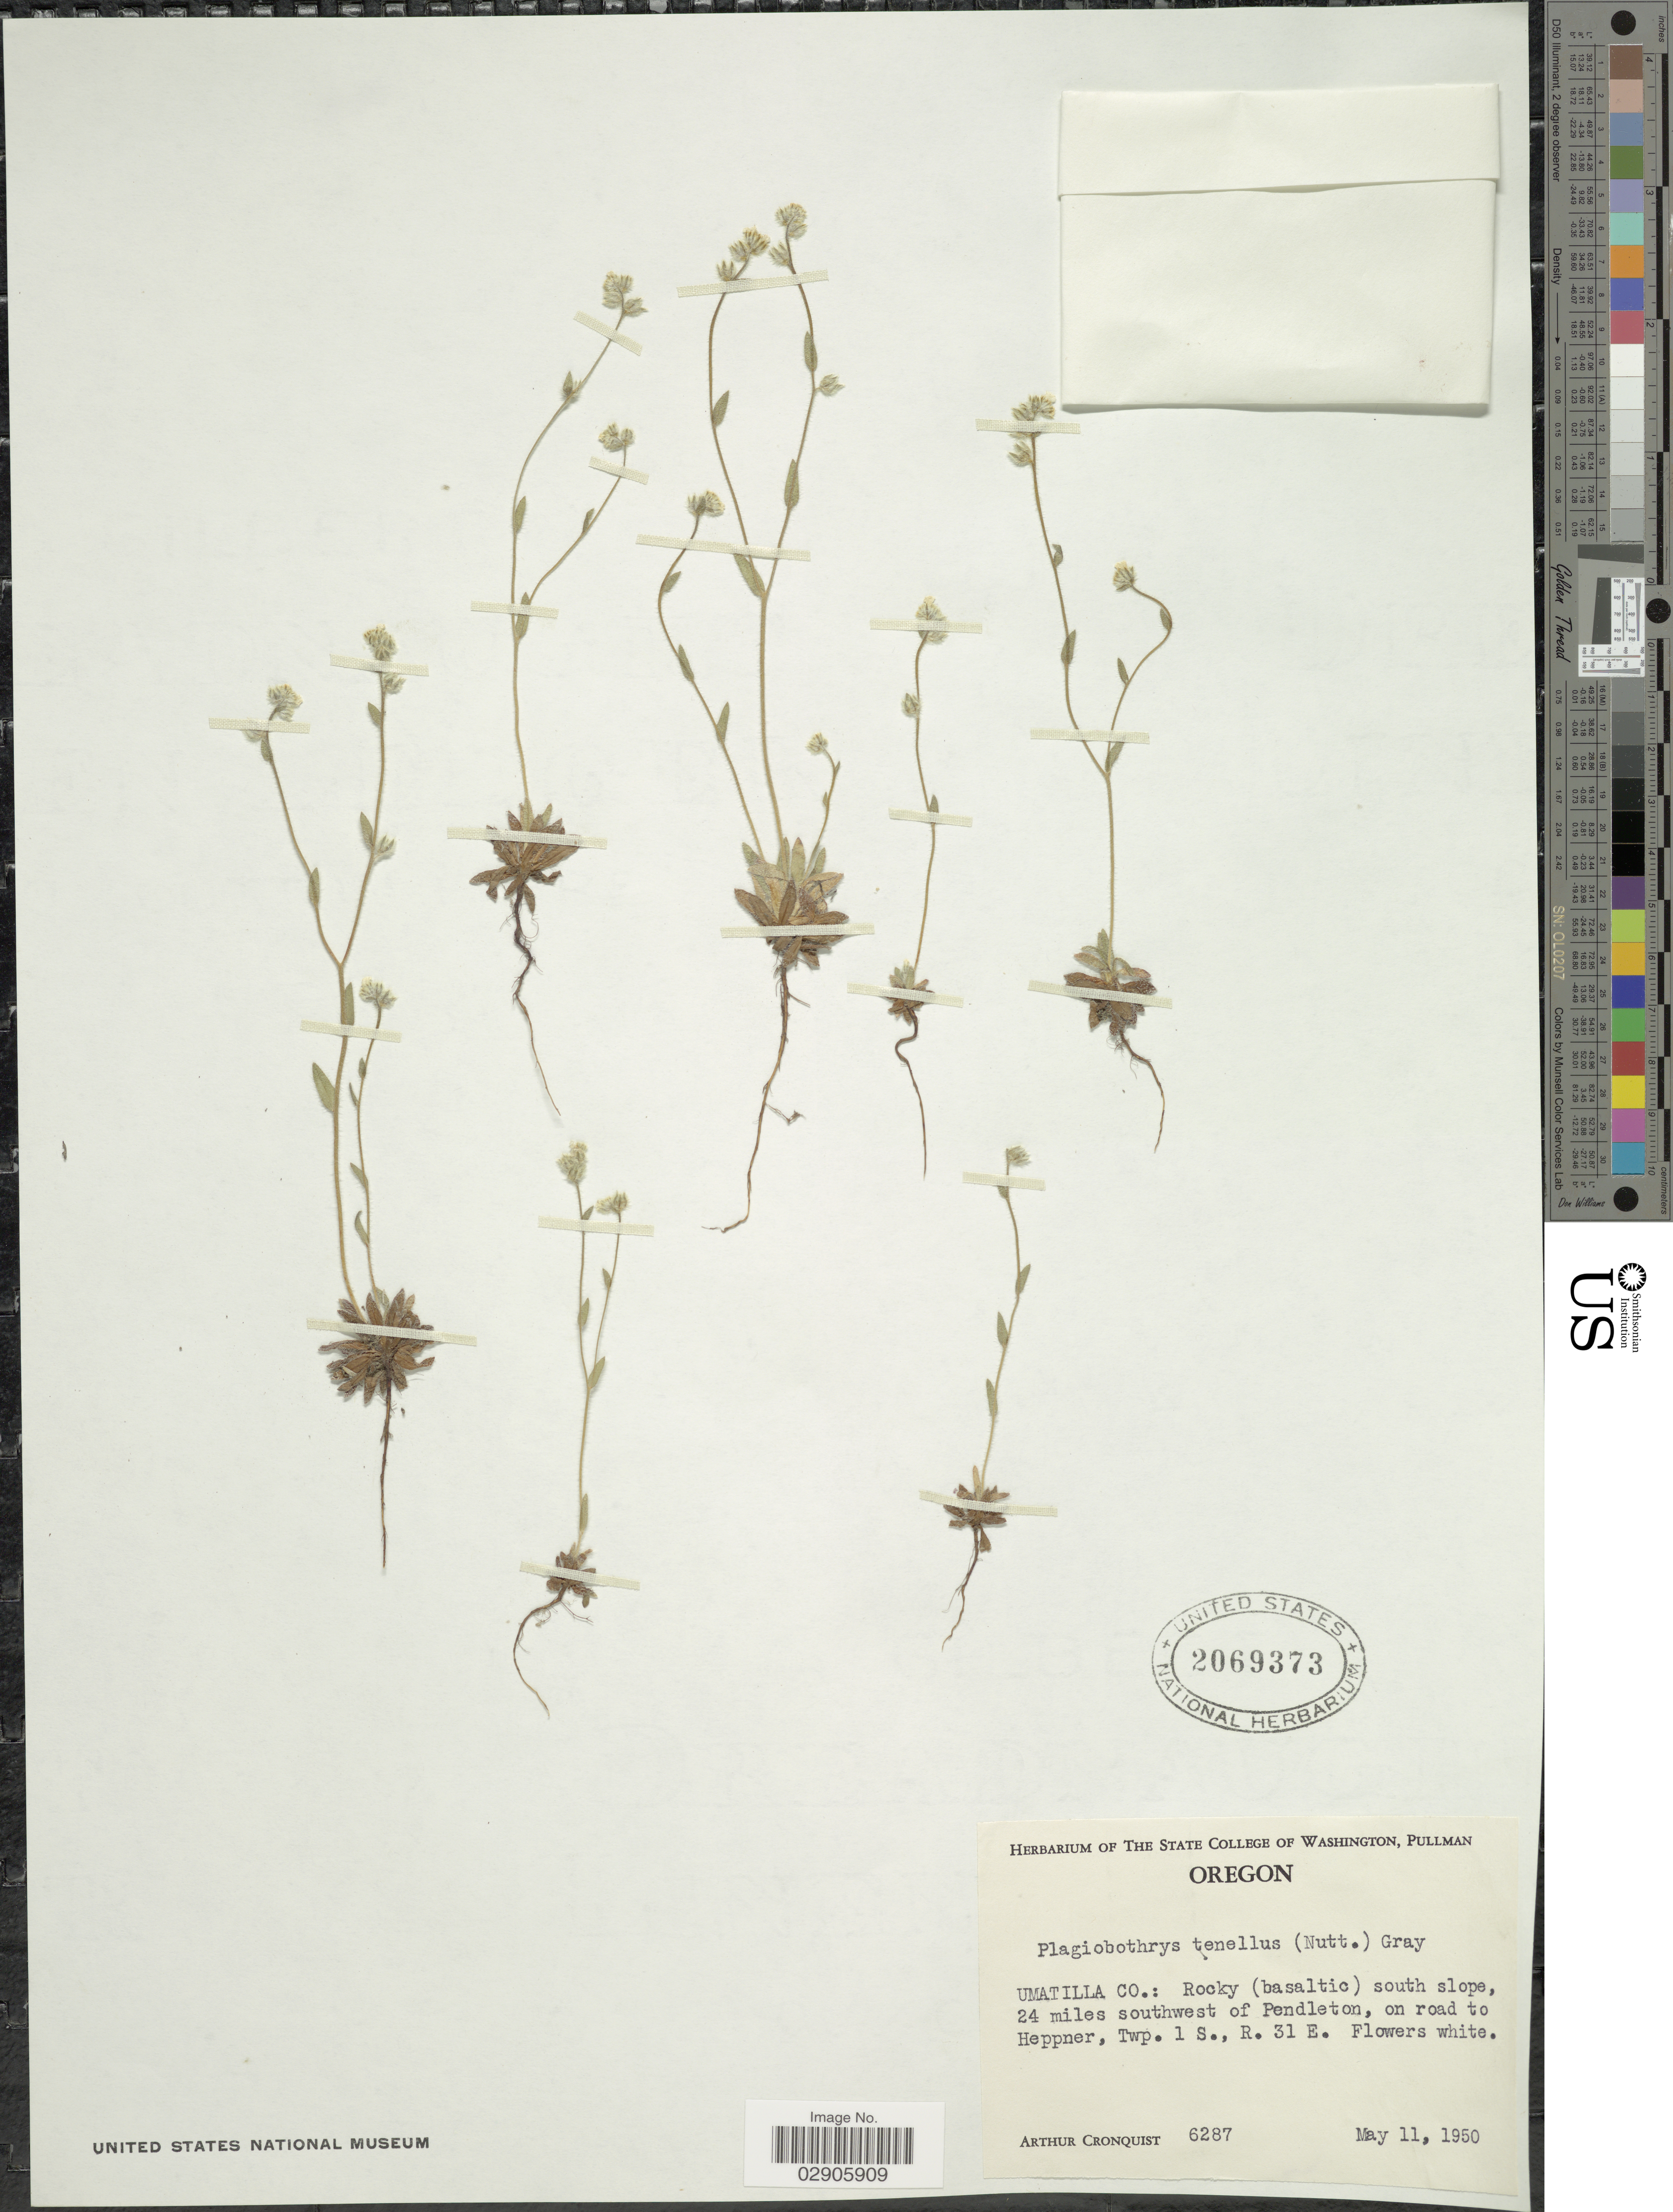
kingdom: Plantae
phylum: Tracheophyta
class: Magnoliopsida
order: Boraginales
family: Boraginaceae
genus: Plagiobothrys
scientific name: Plagiobothrys tenellus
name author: (Nutt.) A. Gray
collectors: A. J. Cronquist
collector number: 6287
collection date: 1950-05-11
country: United States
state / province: Oregon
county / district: Umatilla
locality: Umatilla Co.: Rocky (basaltic) south slope, 24 miles southwest of Pendleton, on road to Heppner, Twp. 1 S., R. 31 E.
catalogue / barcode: US 2069373